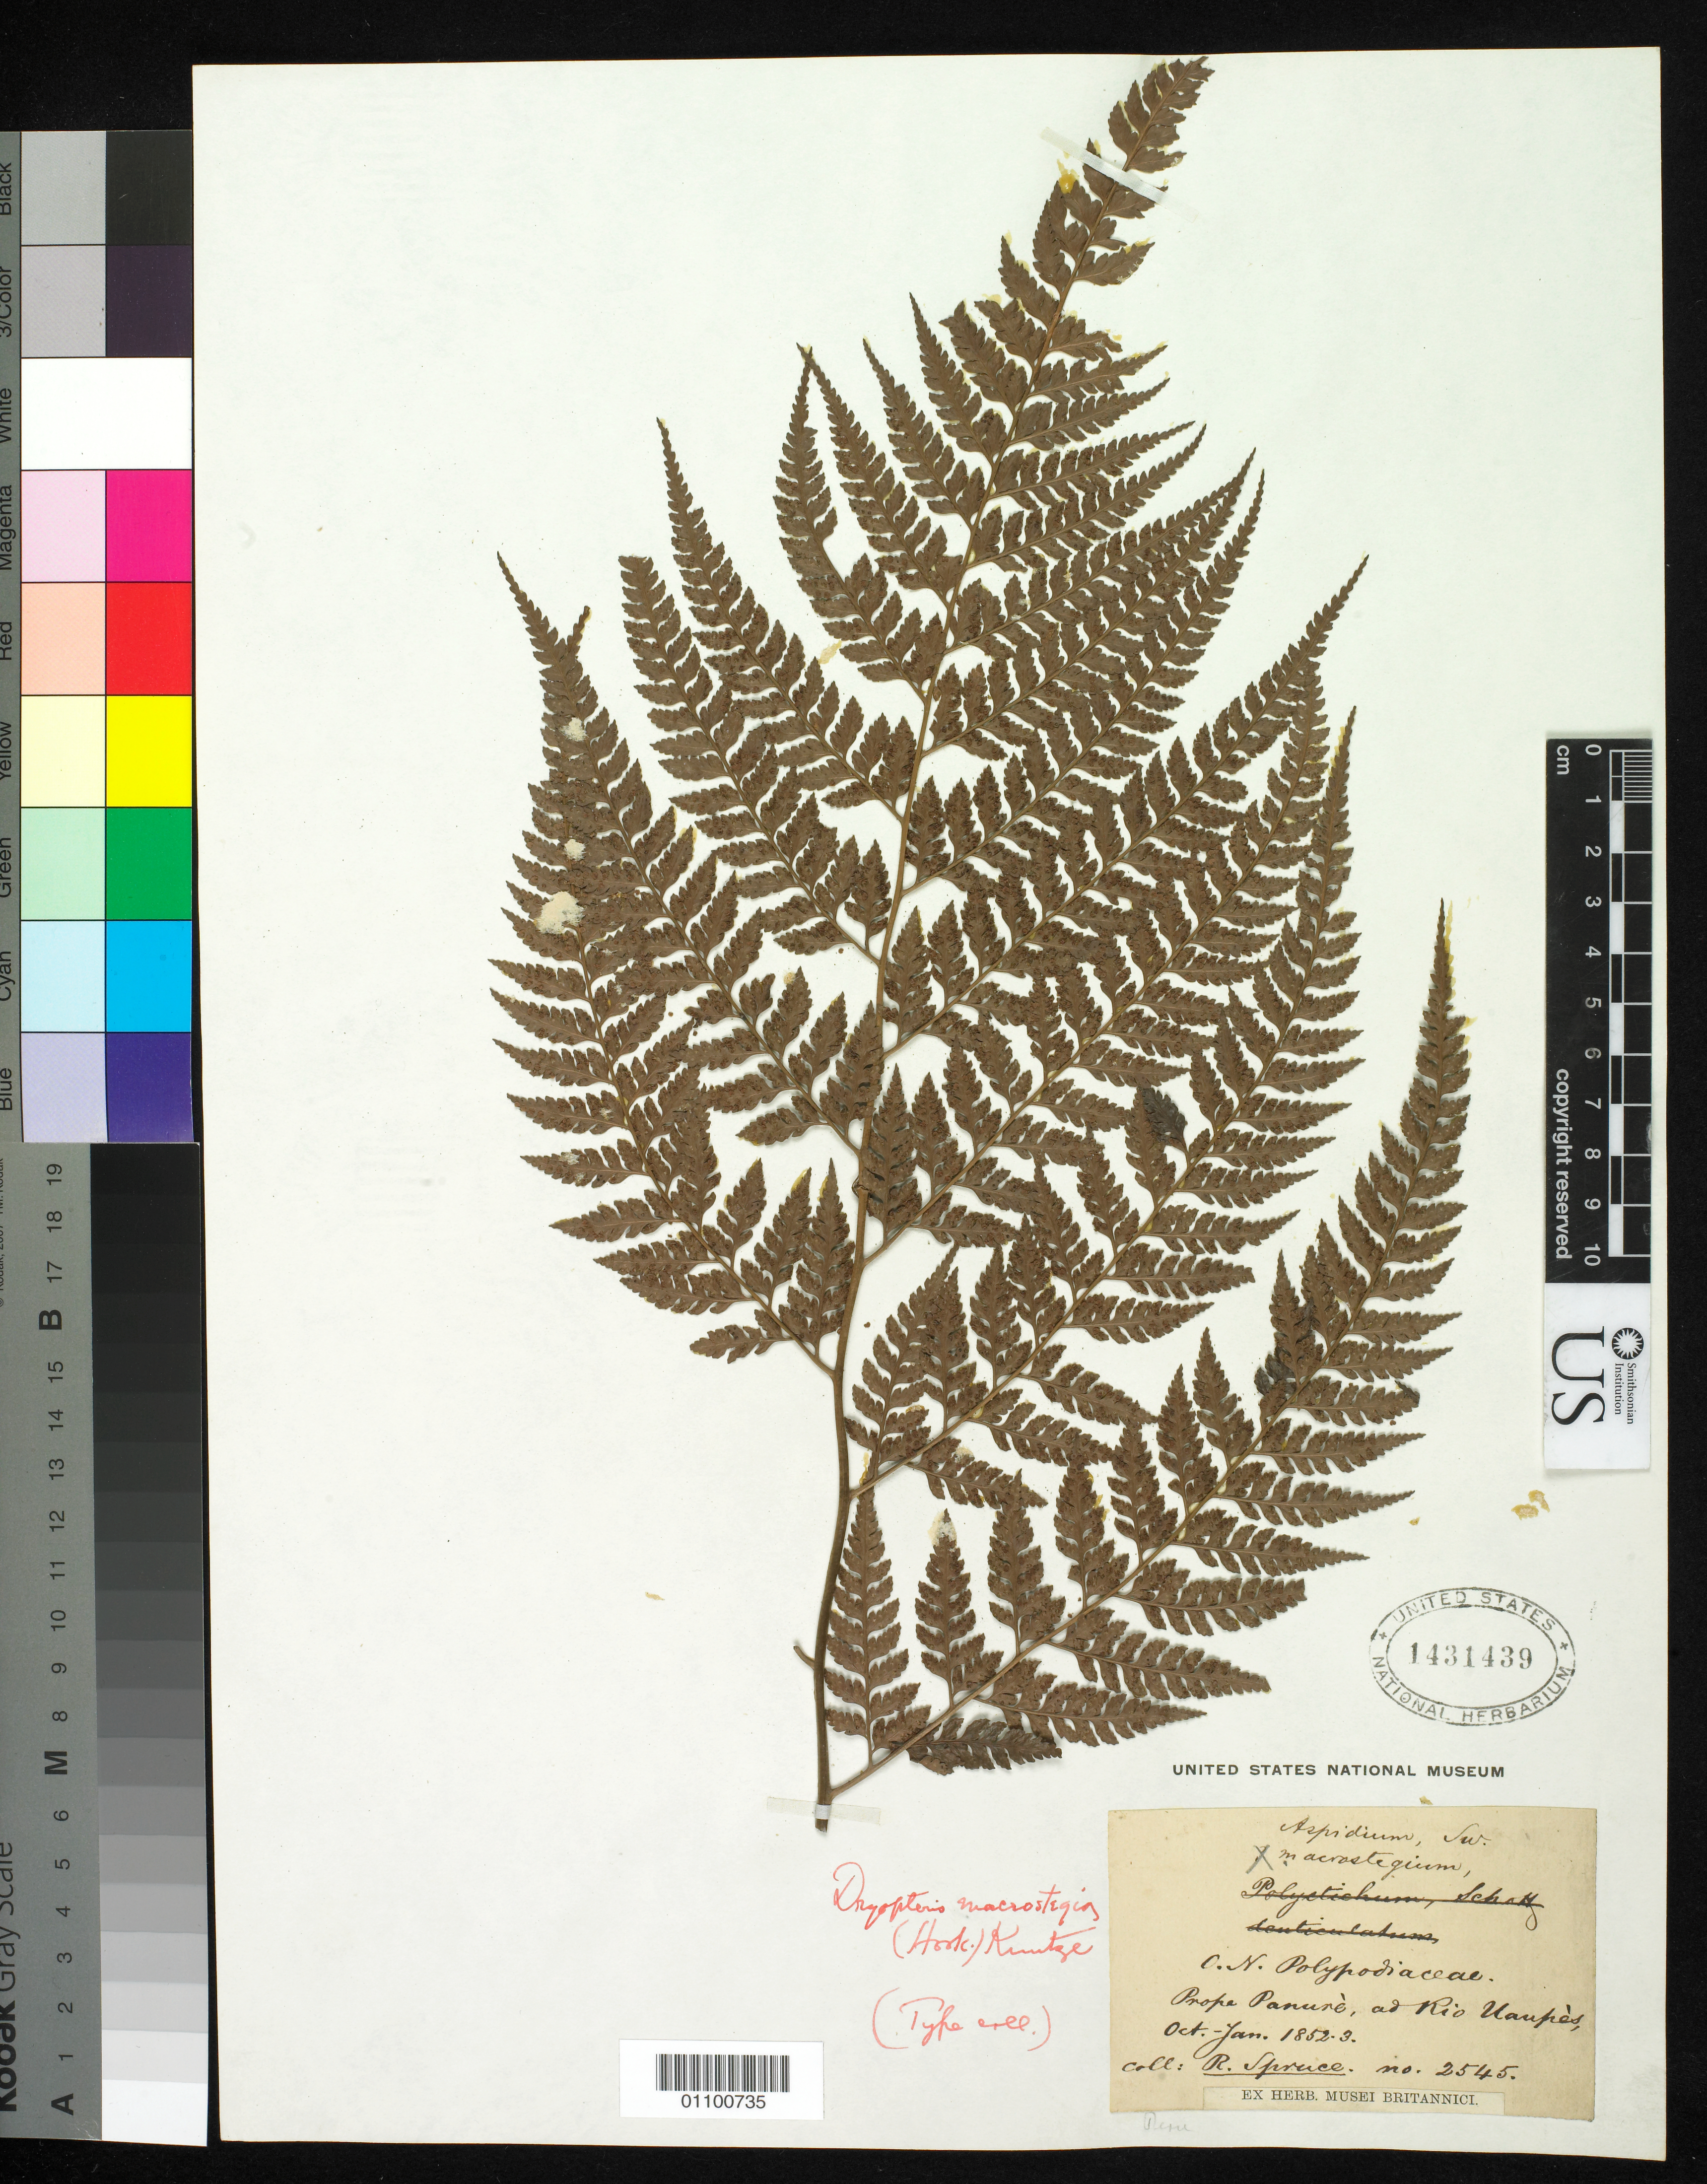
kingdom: Plantae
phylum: Tracheophyta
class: Polypodiopsida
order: Polypodiales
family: Dryopteridaceae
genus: Nephrodium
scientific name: Nephrodium macrostegium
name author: Hook.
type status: Type Collection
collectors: R. Spruce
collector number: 2545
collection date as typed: Oct 1852 to -- Jan 1853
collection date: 1852-10/1853-01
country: Brazil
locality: Prope Panure ad Rio Vaupes.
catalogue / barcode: US 1431439